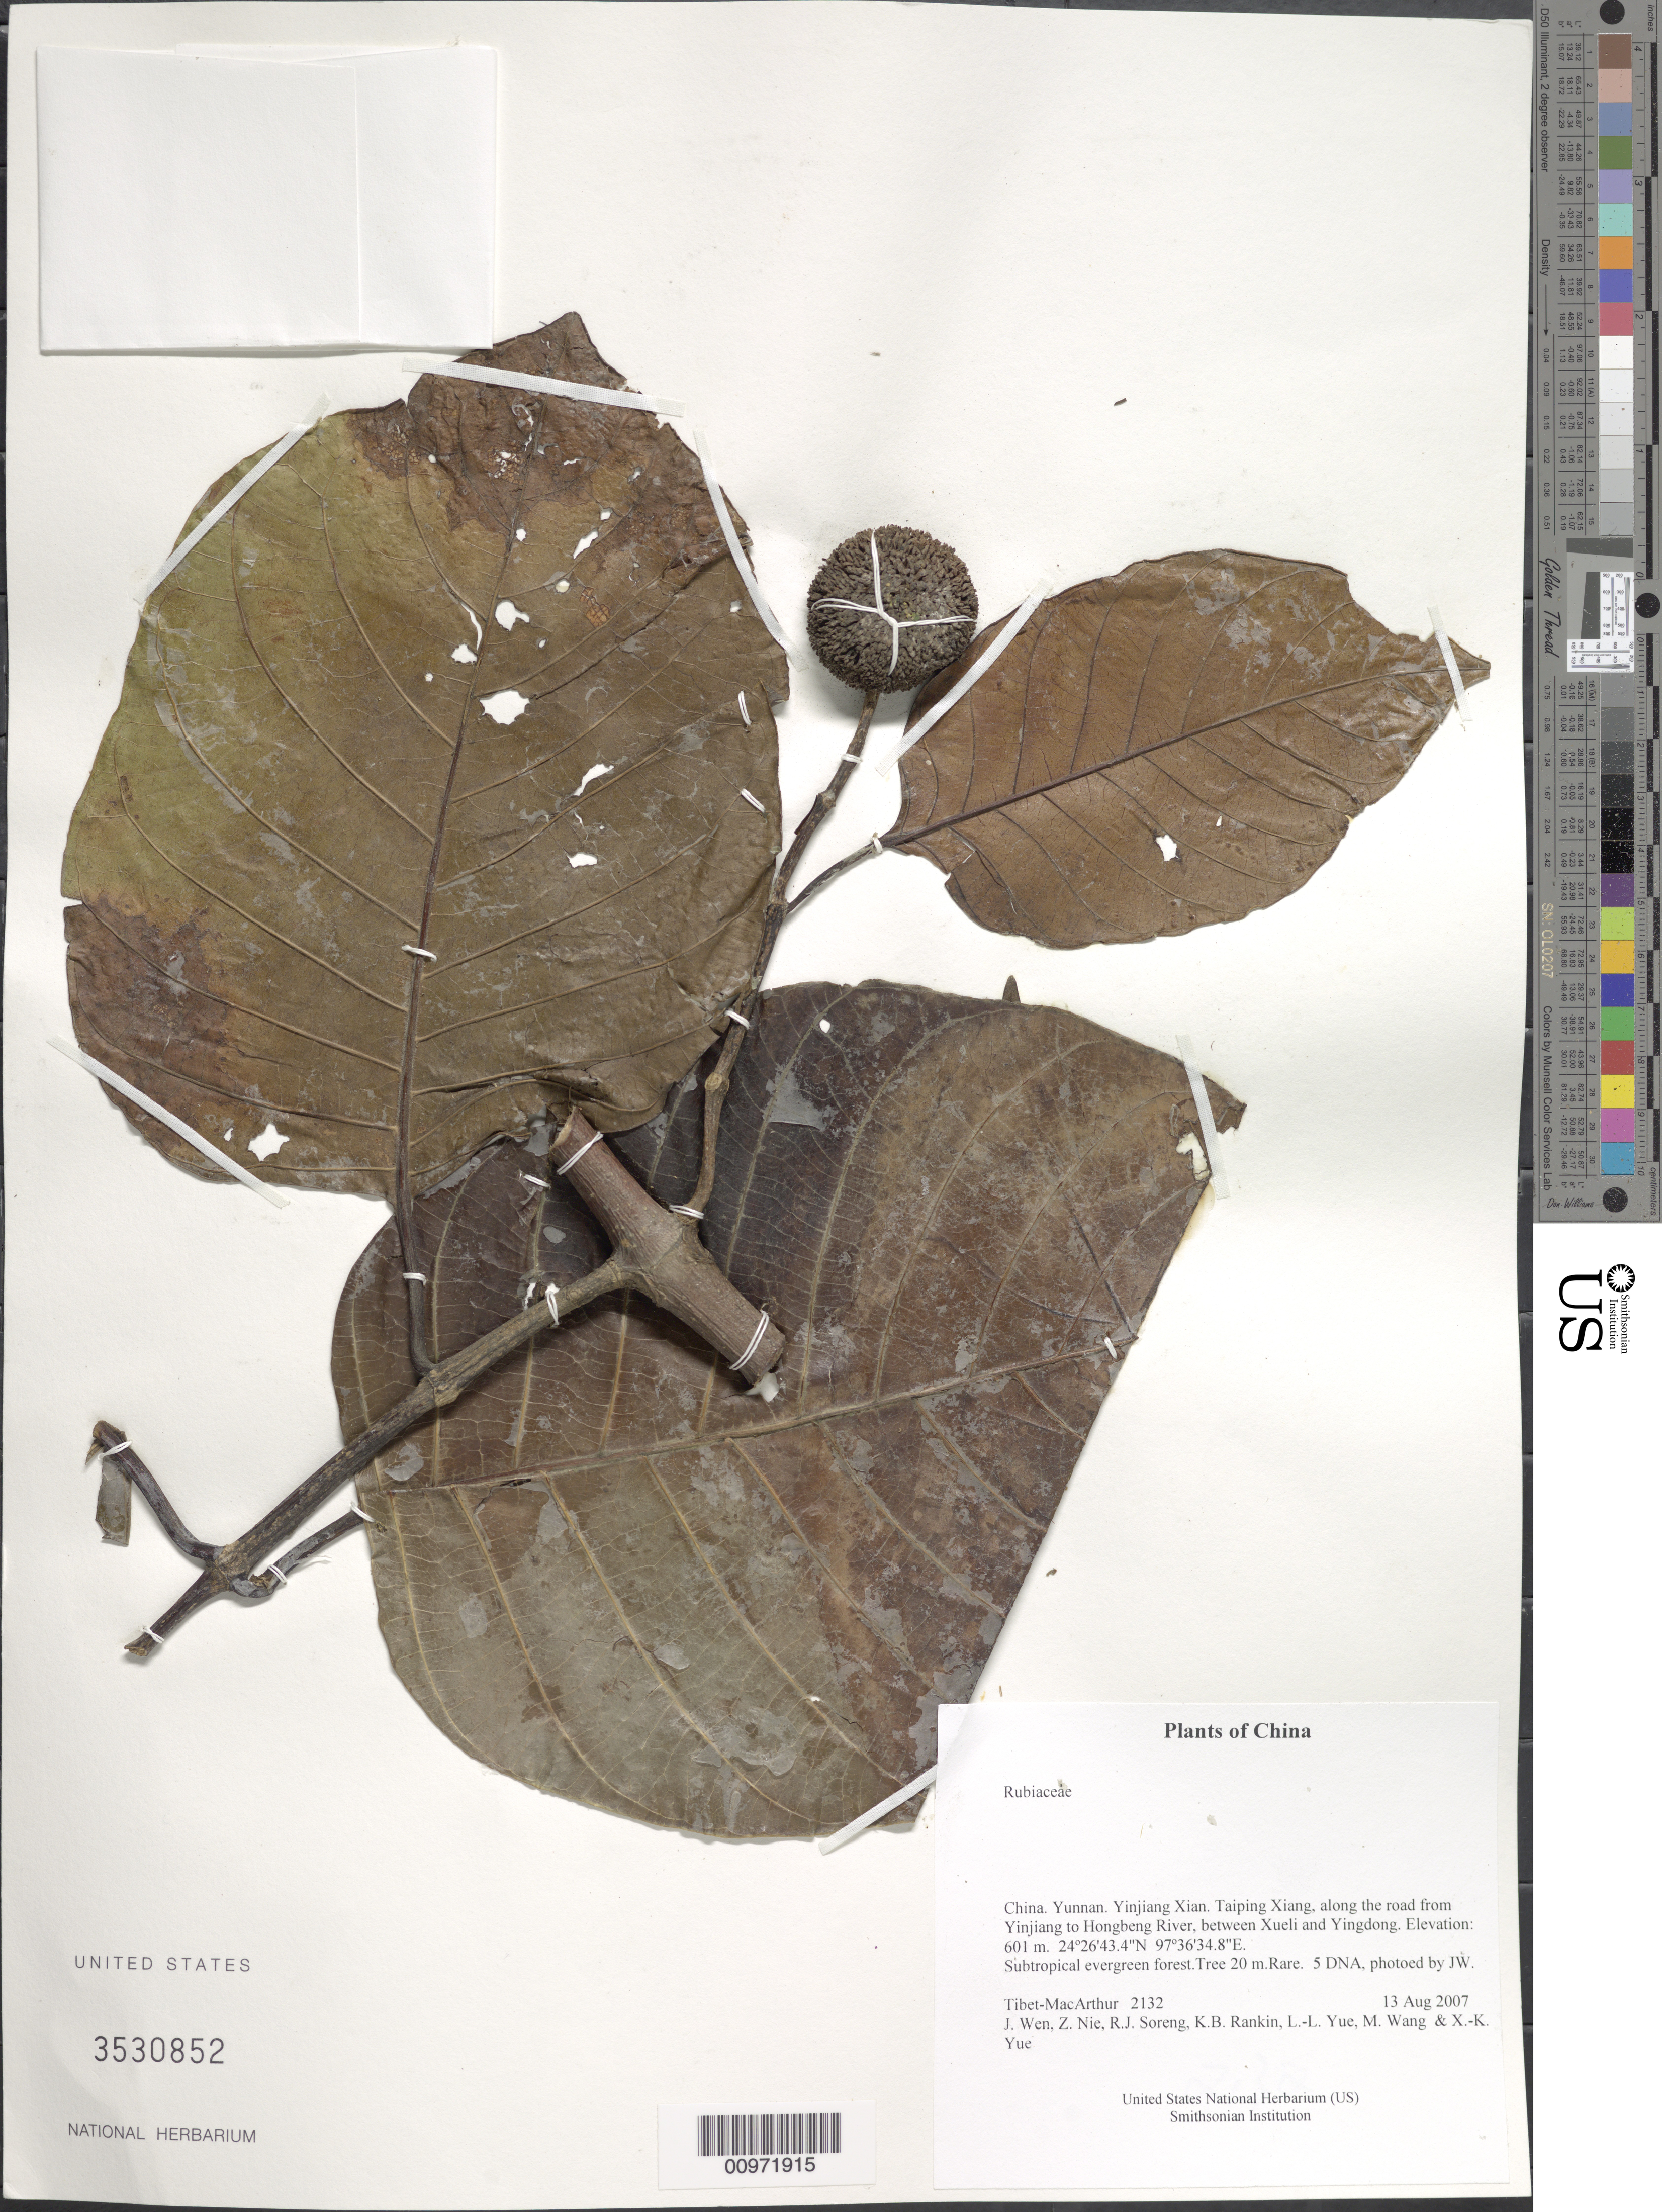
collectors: Tibet-MacArthur, J. Wen, Z. Nie, R. J. Soreng, K. Rankin, L. Yue, M. Wang & X. Yue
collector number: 2132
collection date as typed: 13 Aug 2007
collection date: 2007-08-13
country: China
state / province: Yunnan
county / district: Yinjiang Xian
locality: Taiping Xiang, along the road from Yinjiang to Hongbeng River, between Xueli and Yingdong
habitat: Subtropical evergreen forest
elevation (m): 601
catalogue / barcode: US 3530852